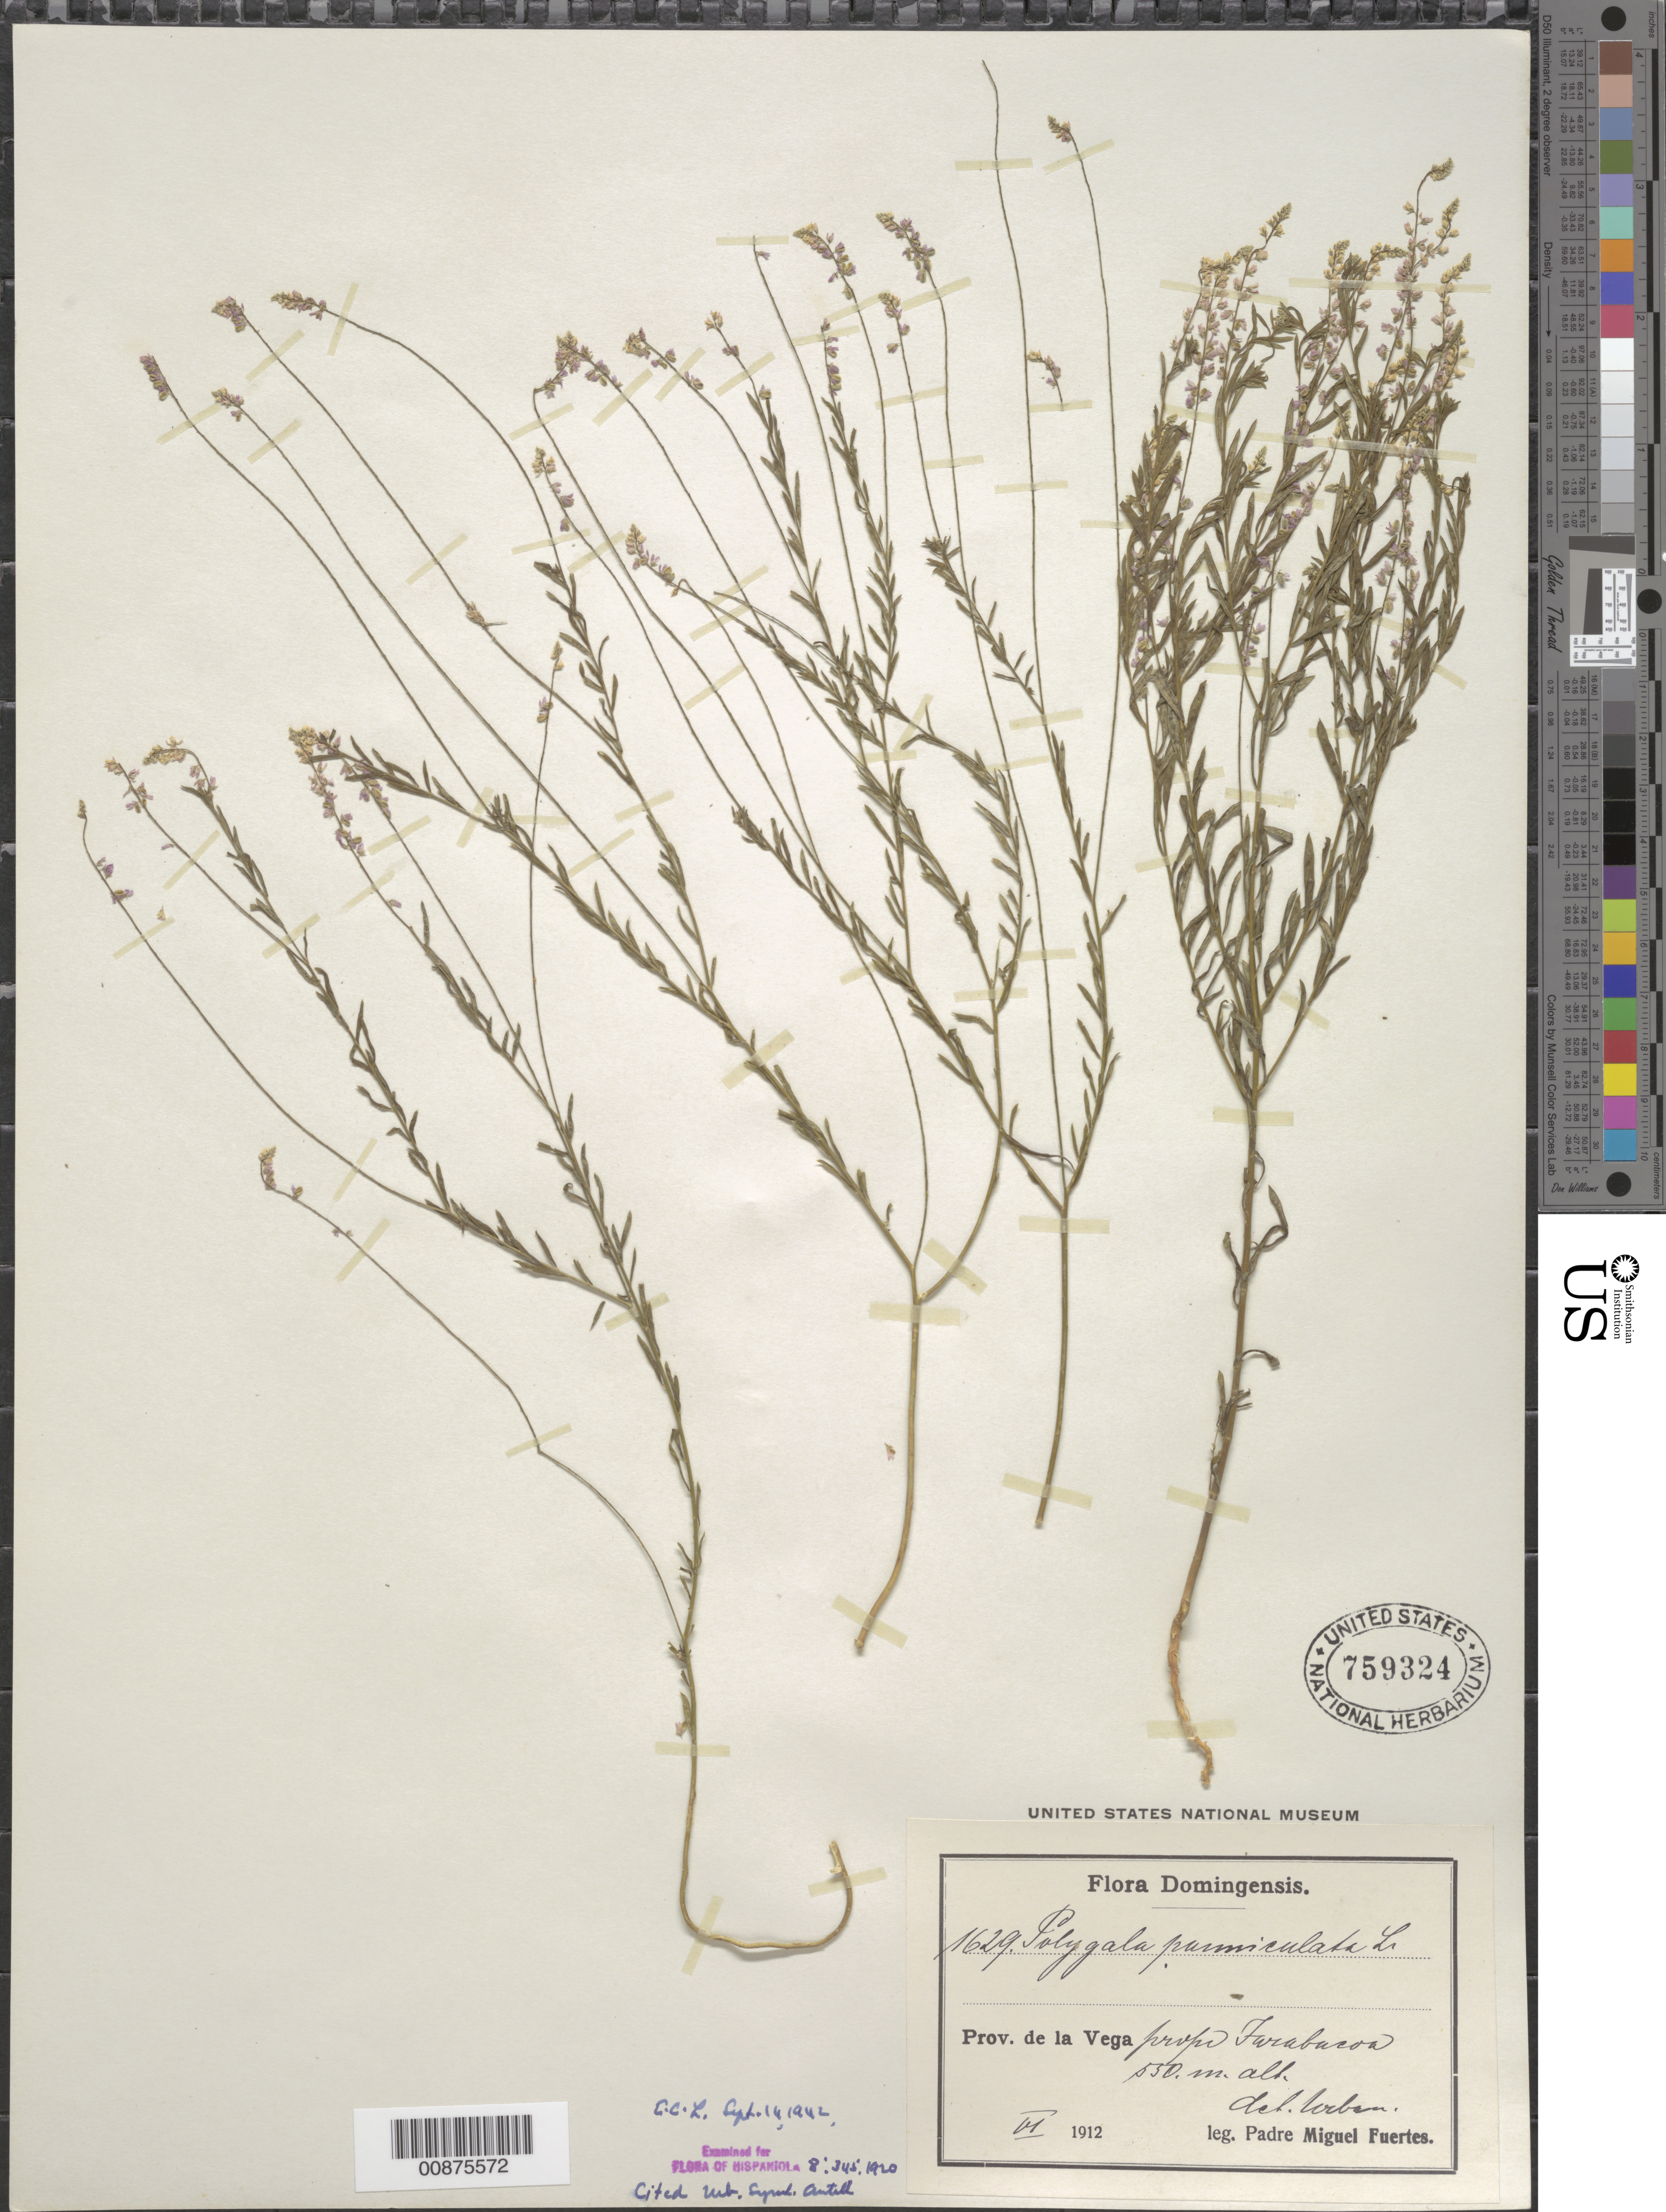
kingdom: Plantae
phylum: Tracheophyta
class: Magnoliopsida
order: Fabales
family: Polygalaceae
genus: Polygala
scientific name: Polygala paniculata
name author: L.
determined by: Leonard, Emery C., (US)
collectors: M. D. Fuertes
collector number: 1629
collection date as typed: Jun 1912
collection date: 1912-06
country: Dominican Republic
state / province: La Vega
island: Hispaniola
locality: Jarabacoa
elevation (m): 530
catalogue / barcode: US 759324